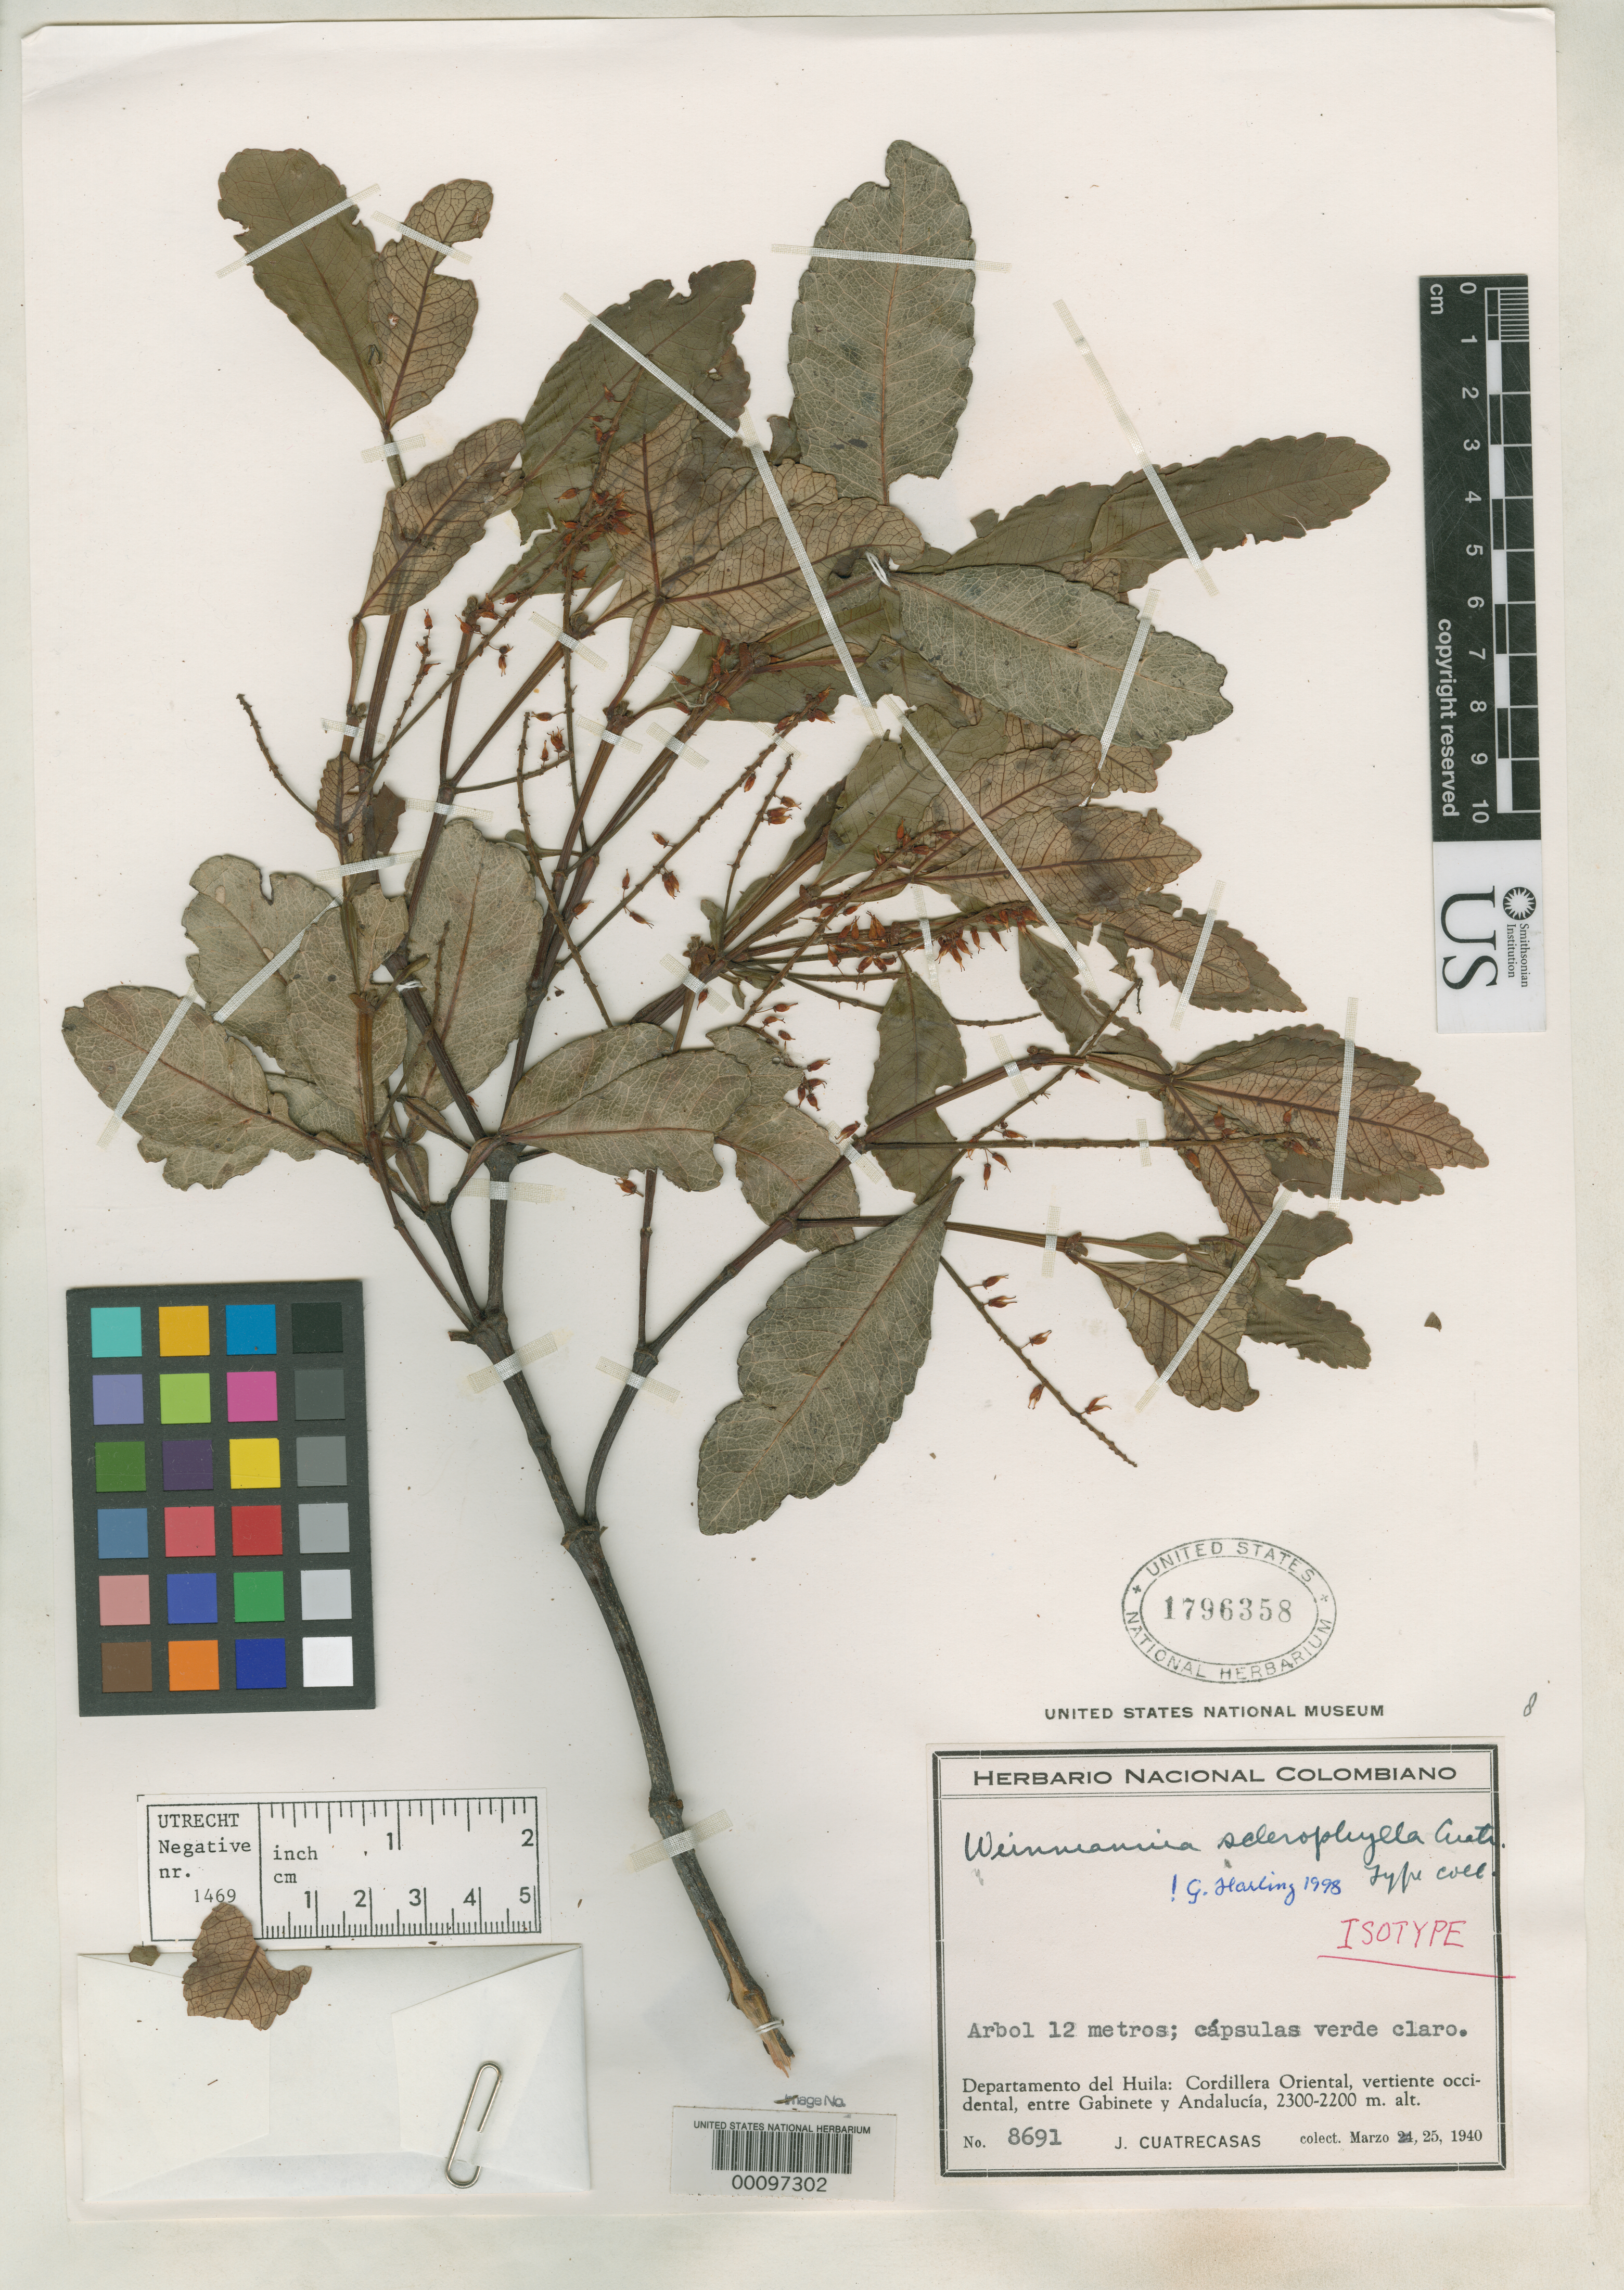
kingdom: Plantae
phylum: Tracheophyta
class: Magnoliopsida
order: Oxalidales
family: Cunoniaceae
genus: Weinmannia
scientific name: Weinmannia sclerophylla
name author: Cuatrec.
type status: Isotype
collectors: J. Cuatrecasas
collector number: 8691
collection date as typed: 25 Mar 1940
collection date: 1940-03-25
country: Colombia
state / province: Huila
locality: Cordillera Oriental, Vertiente Occidental, entre Gabinete & Andalucia.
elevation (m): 2200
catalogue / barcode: US 1796358